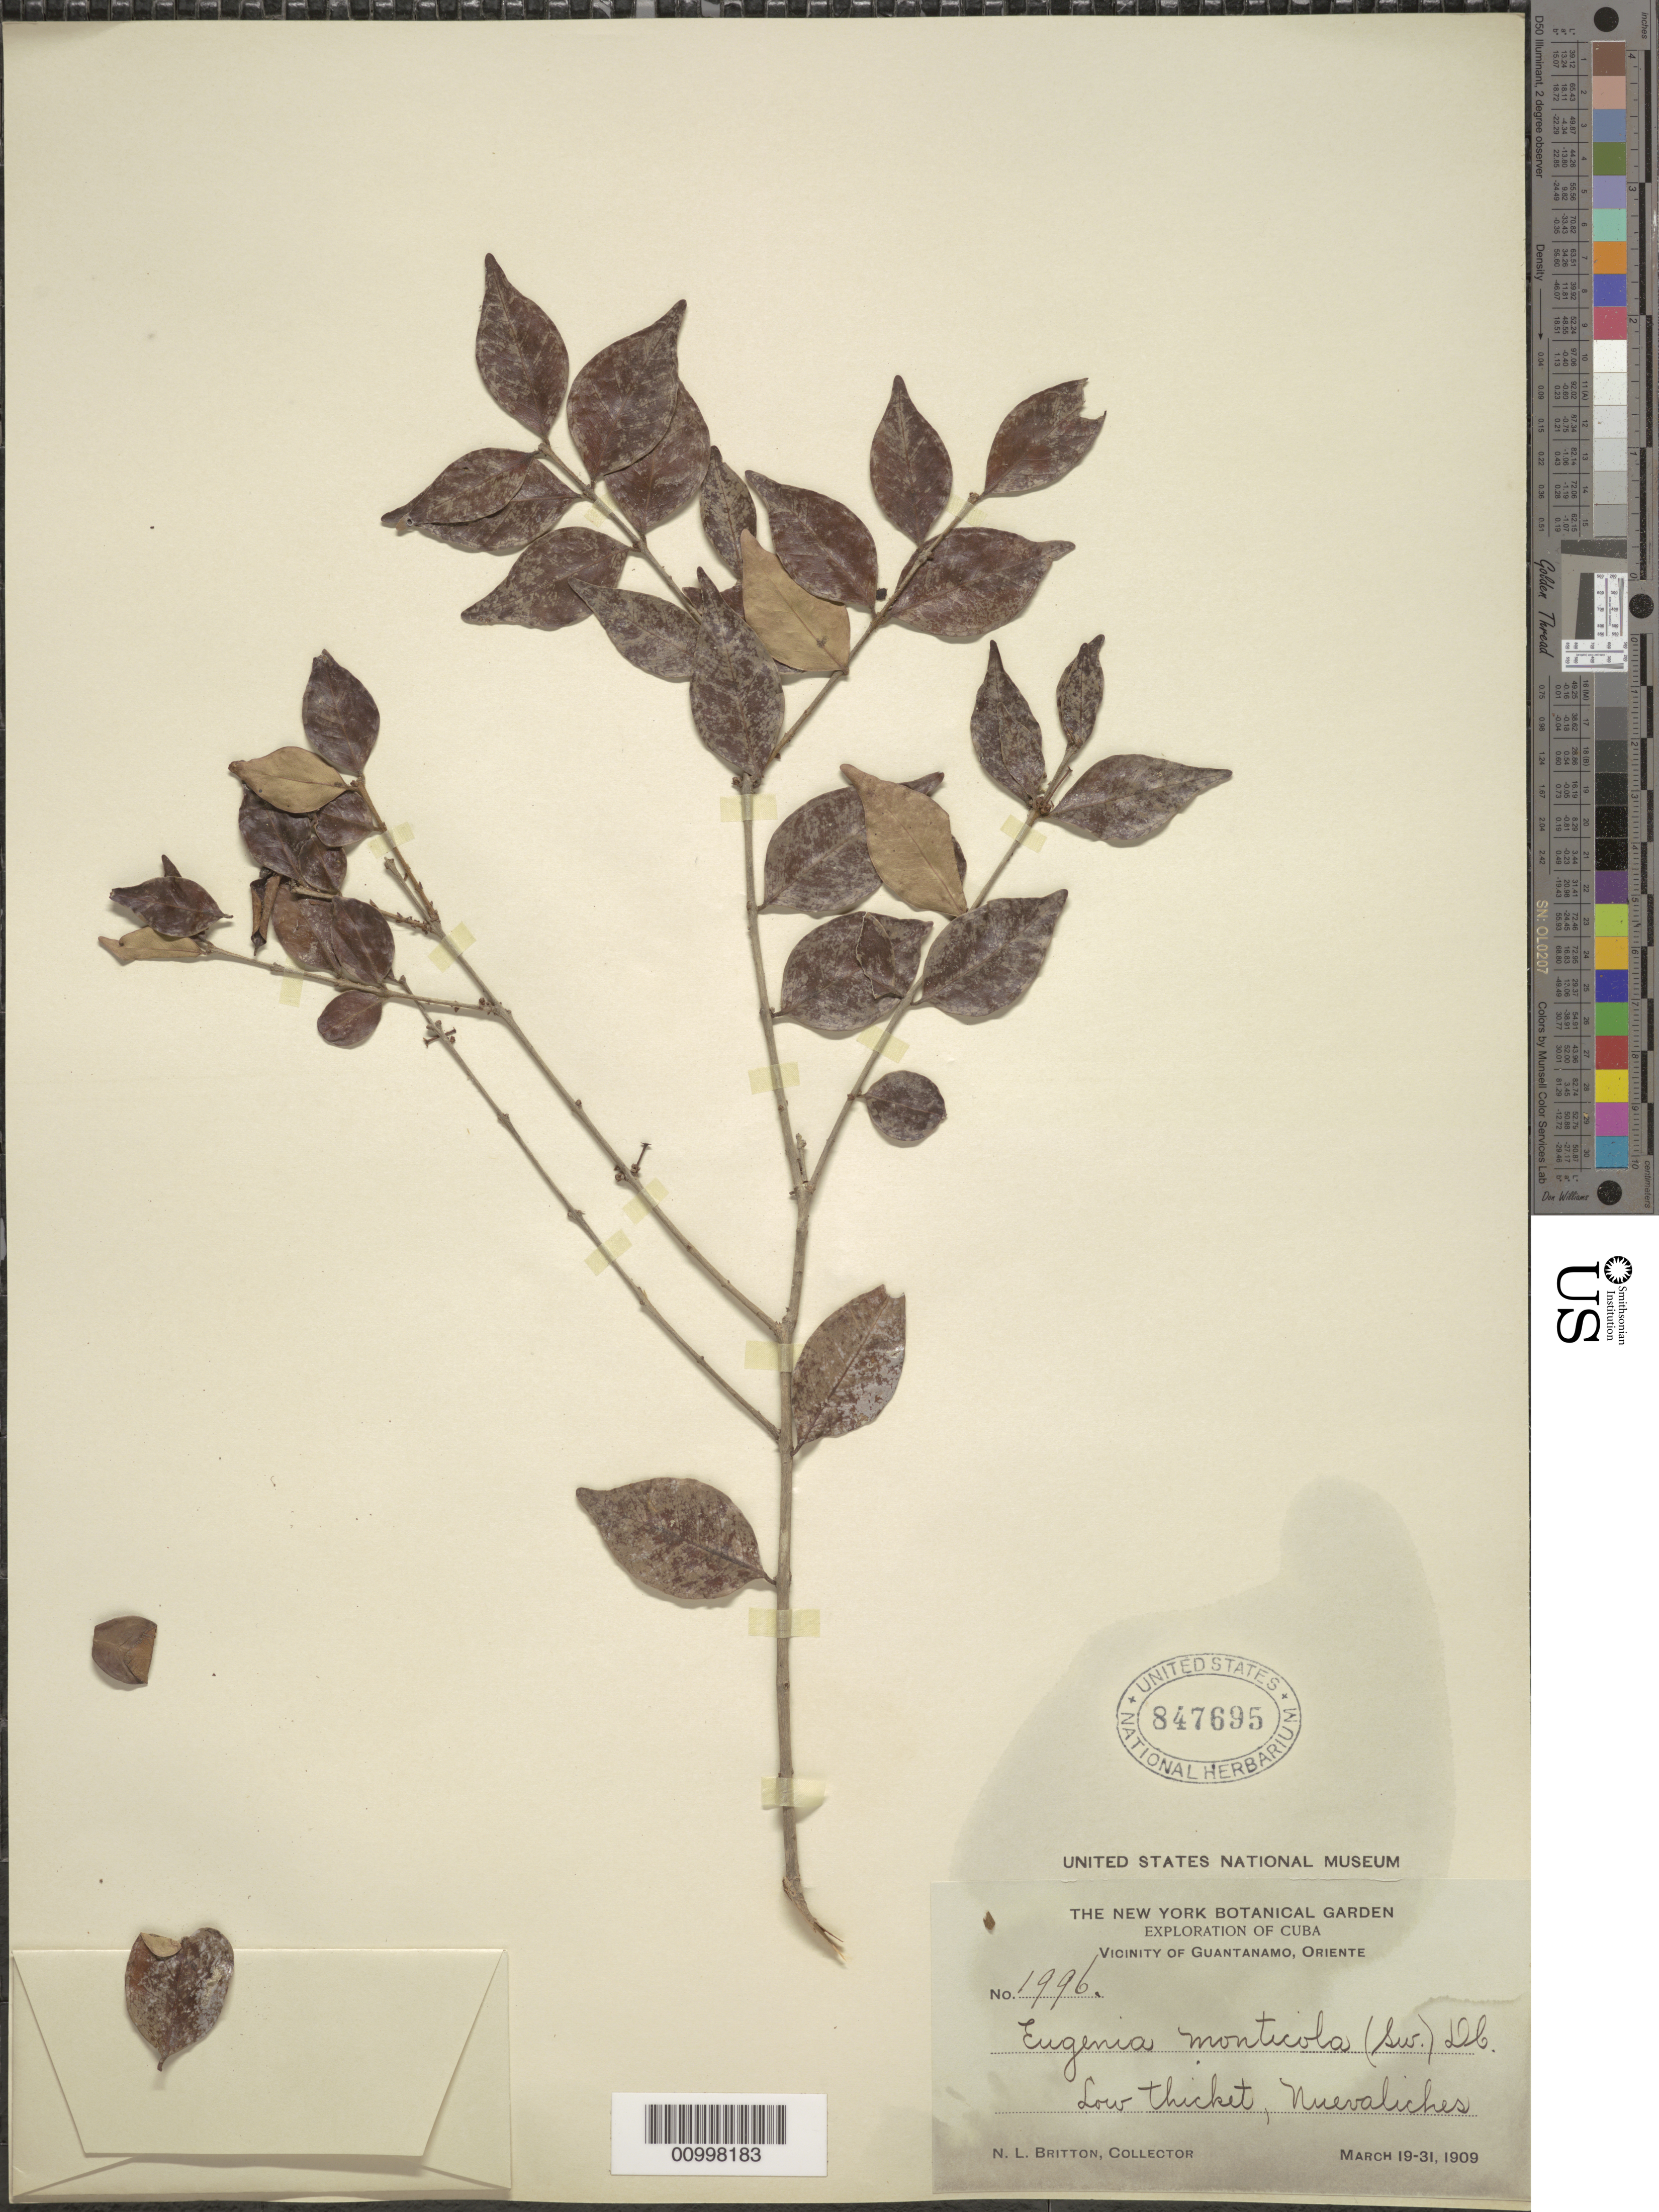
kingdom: Plantae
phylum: Tracheophyta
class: Magnoliopsida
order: Myrtales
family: Myrtaceae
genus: Eugenia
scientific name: Eugenia monticola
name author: (Sw.) DC.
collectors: N. Britton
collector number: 1996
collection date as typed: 19 Mar 1909 to 31 Mar 1909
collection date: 1909-03-19/1909-03-31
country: Cuba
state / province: Oriente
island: Cuba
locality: Nuevaliches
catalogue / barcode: US 847695